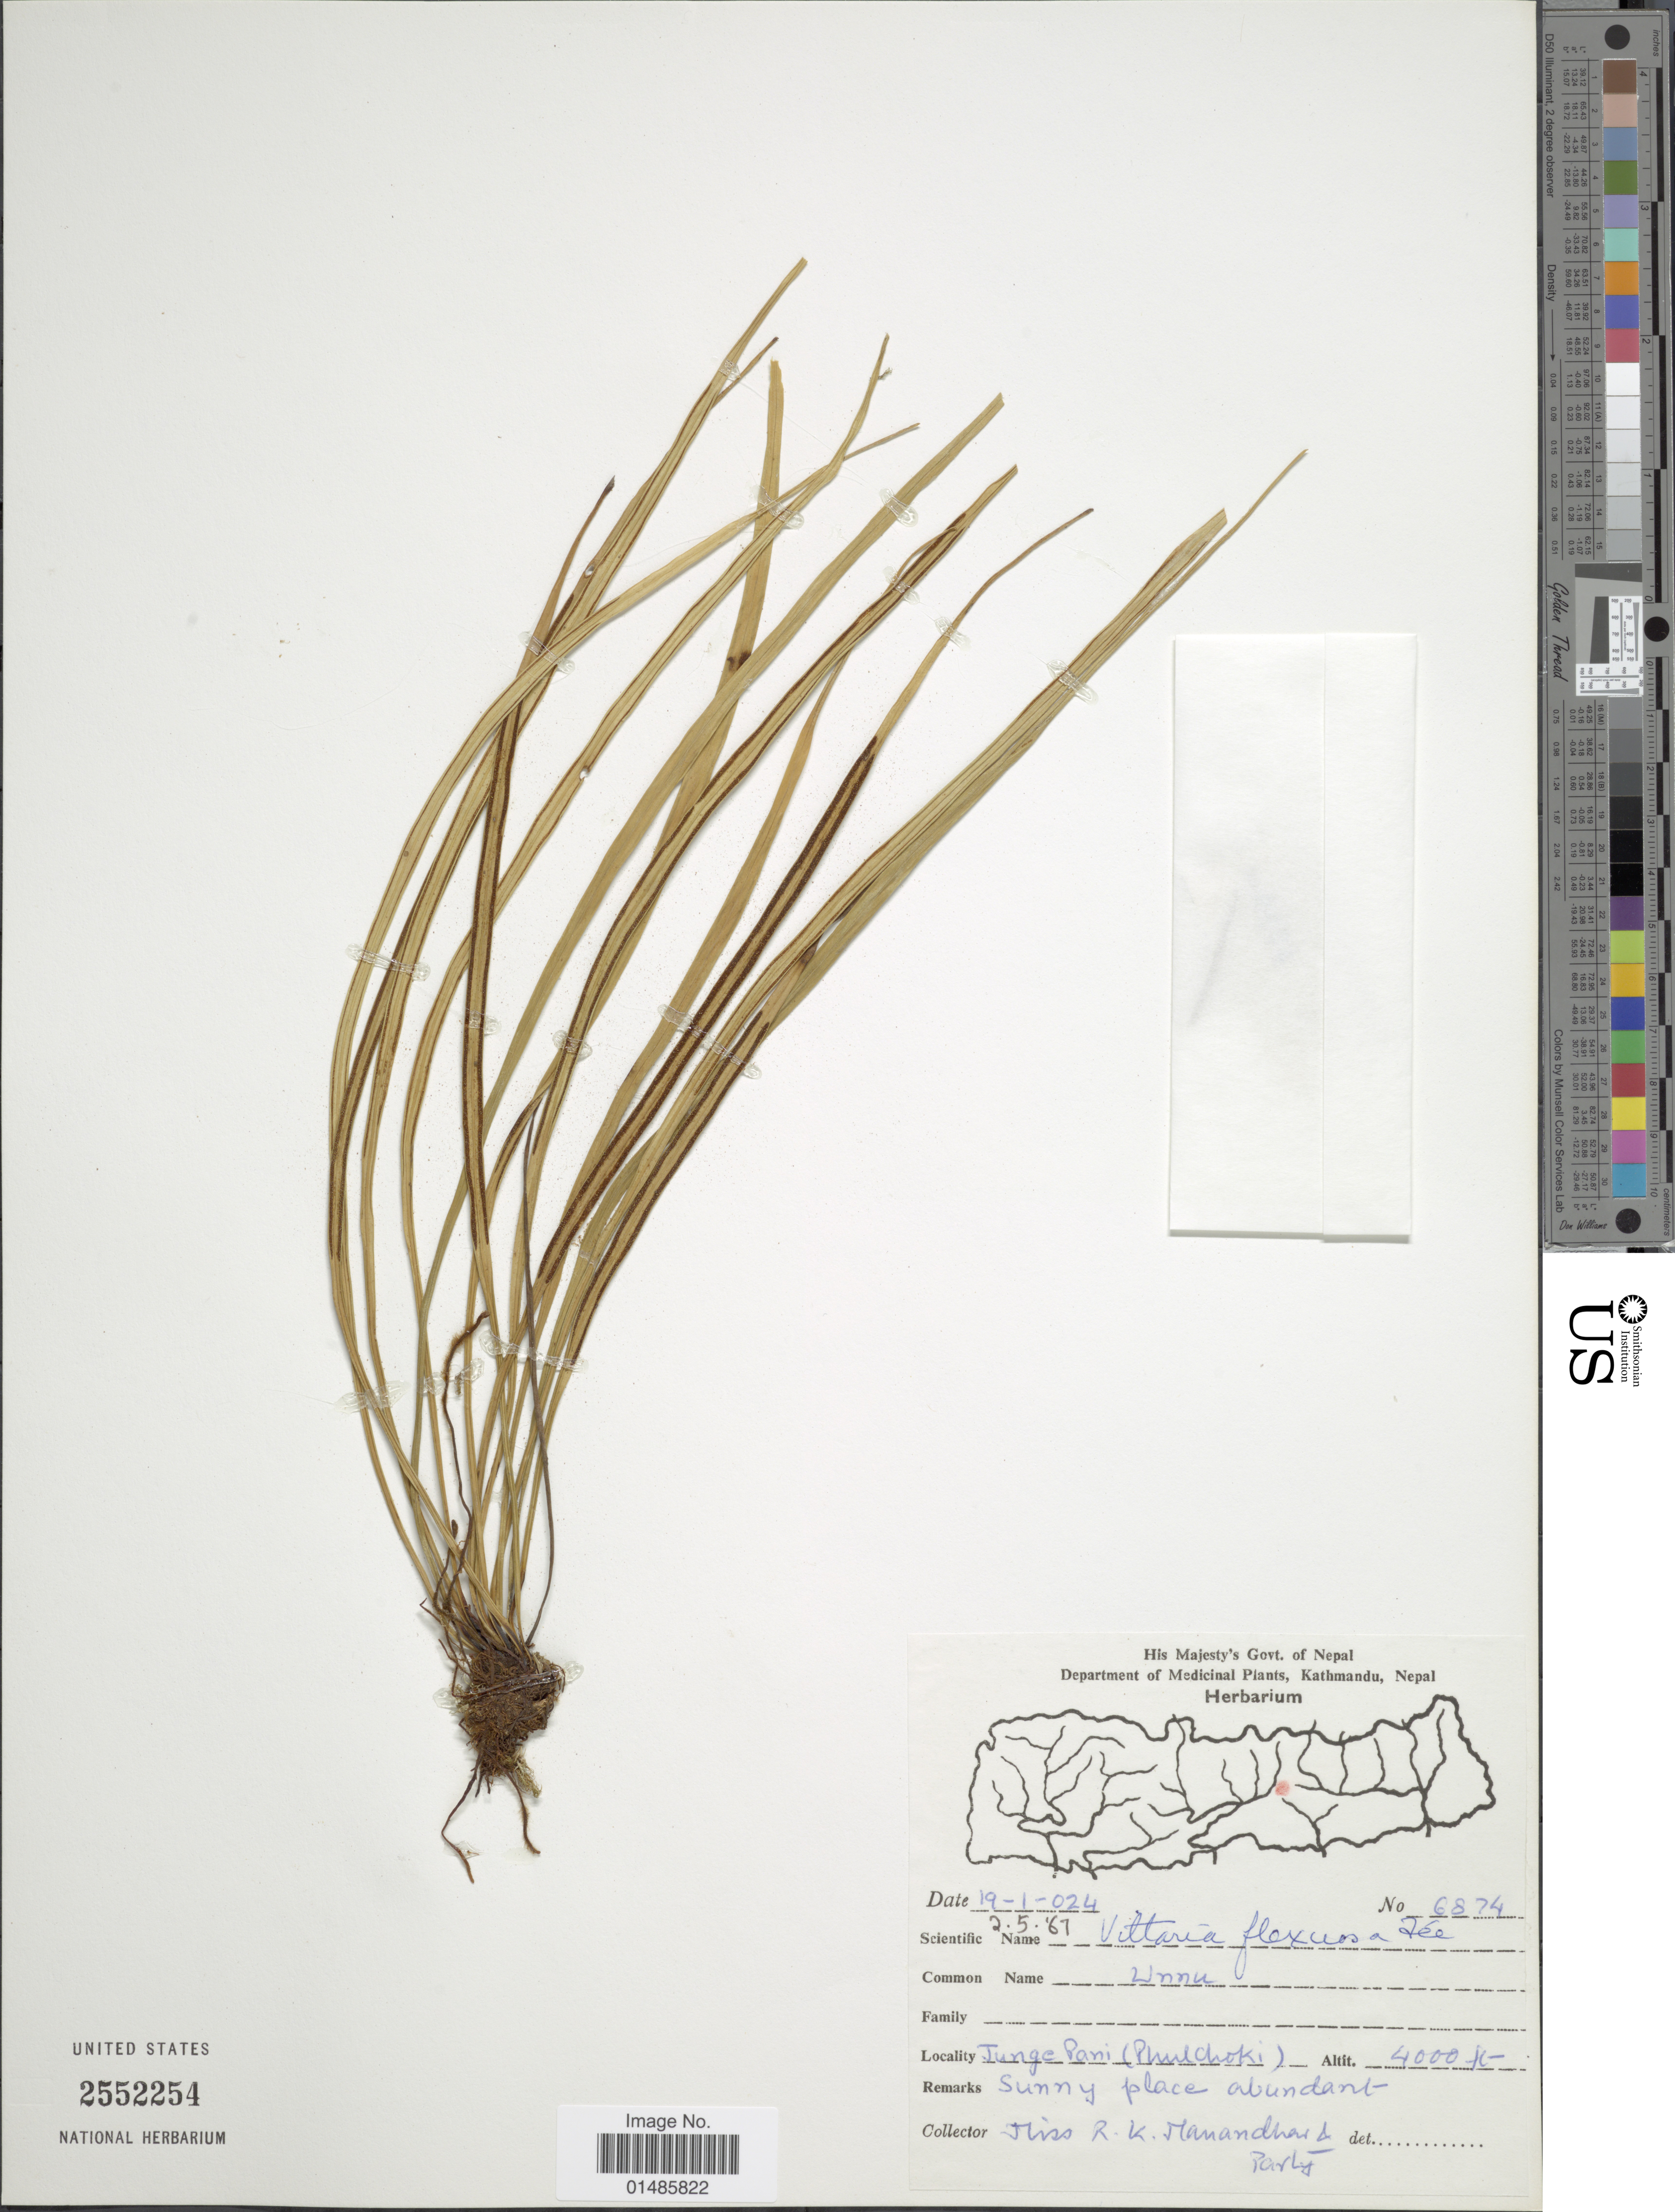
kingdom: Plantae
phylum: Tracheophyta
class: Polypodiopsida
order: Polypodiales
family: Pteridaceae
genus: Haplopteris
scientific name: Haplopteris flexuosa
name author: (Fée) E.H. Crane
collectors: R. Manandhar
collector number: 6874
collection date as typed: Transcribed d/m/y: 2/5/67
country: Nepal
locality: Junge Pani (Phulchoki).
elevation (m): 1219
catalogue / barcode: US 2552254